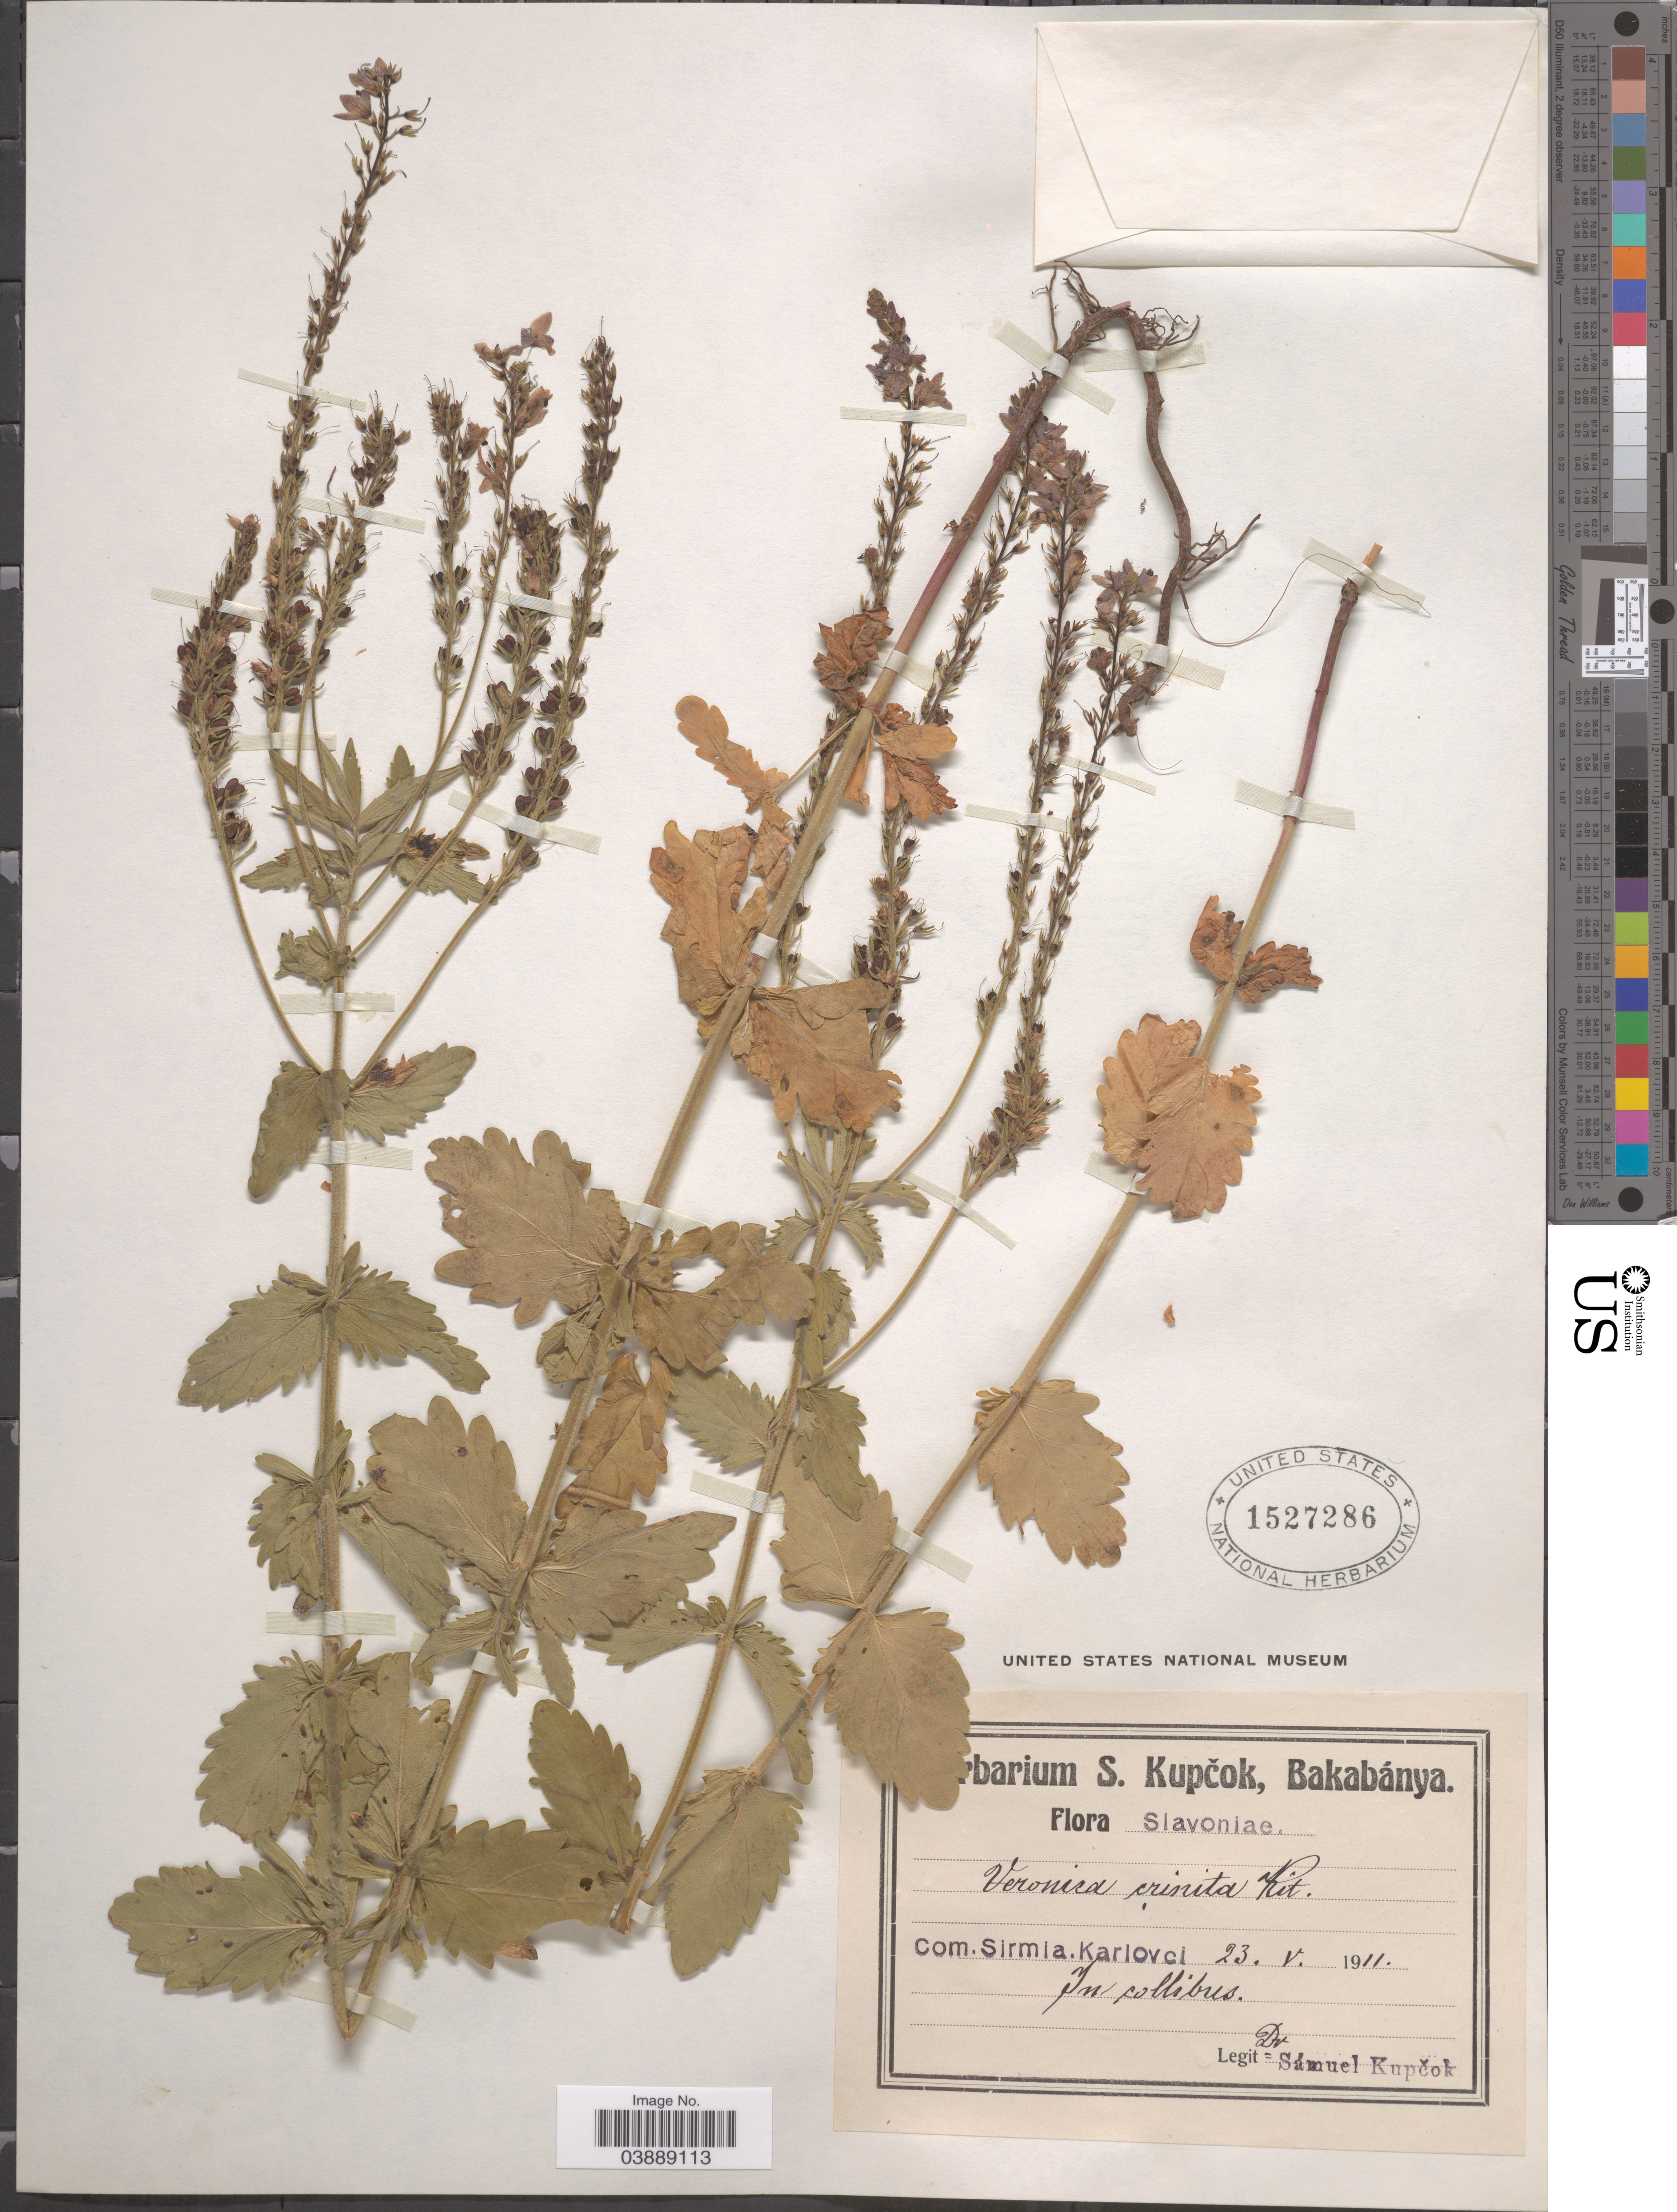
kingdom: Plantae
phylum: Tracheophyta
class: Magnoliopsida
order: Lamiales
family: Plantaginaceae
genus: Veronica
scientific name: Veronica crinita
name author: Kit.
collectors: S. Kupcok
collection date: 1911-05-23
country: Croatia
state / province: Pozega-Slavonia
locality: Slavoniae. Com. Sirmia. Karlovci. In collibus.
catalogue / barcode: US 1527286